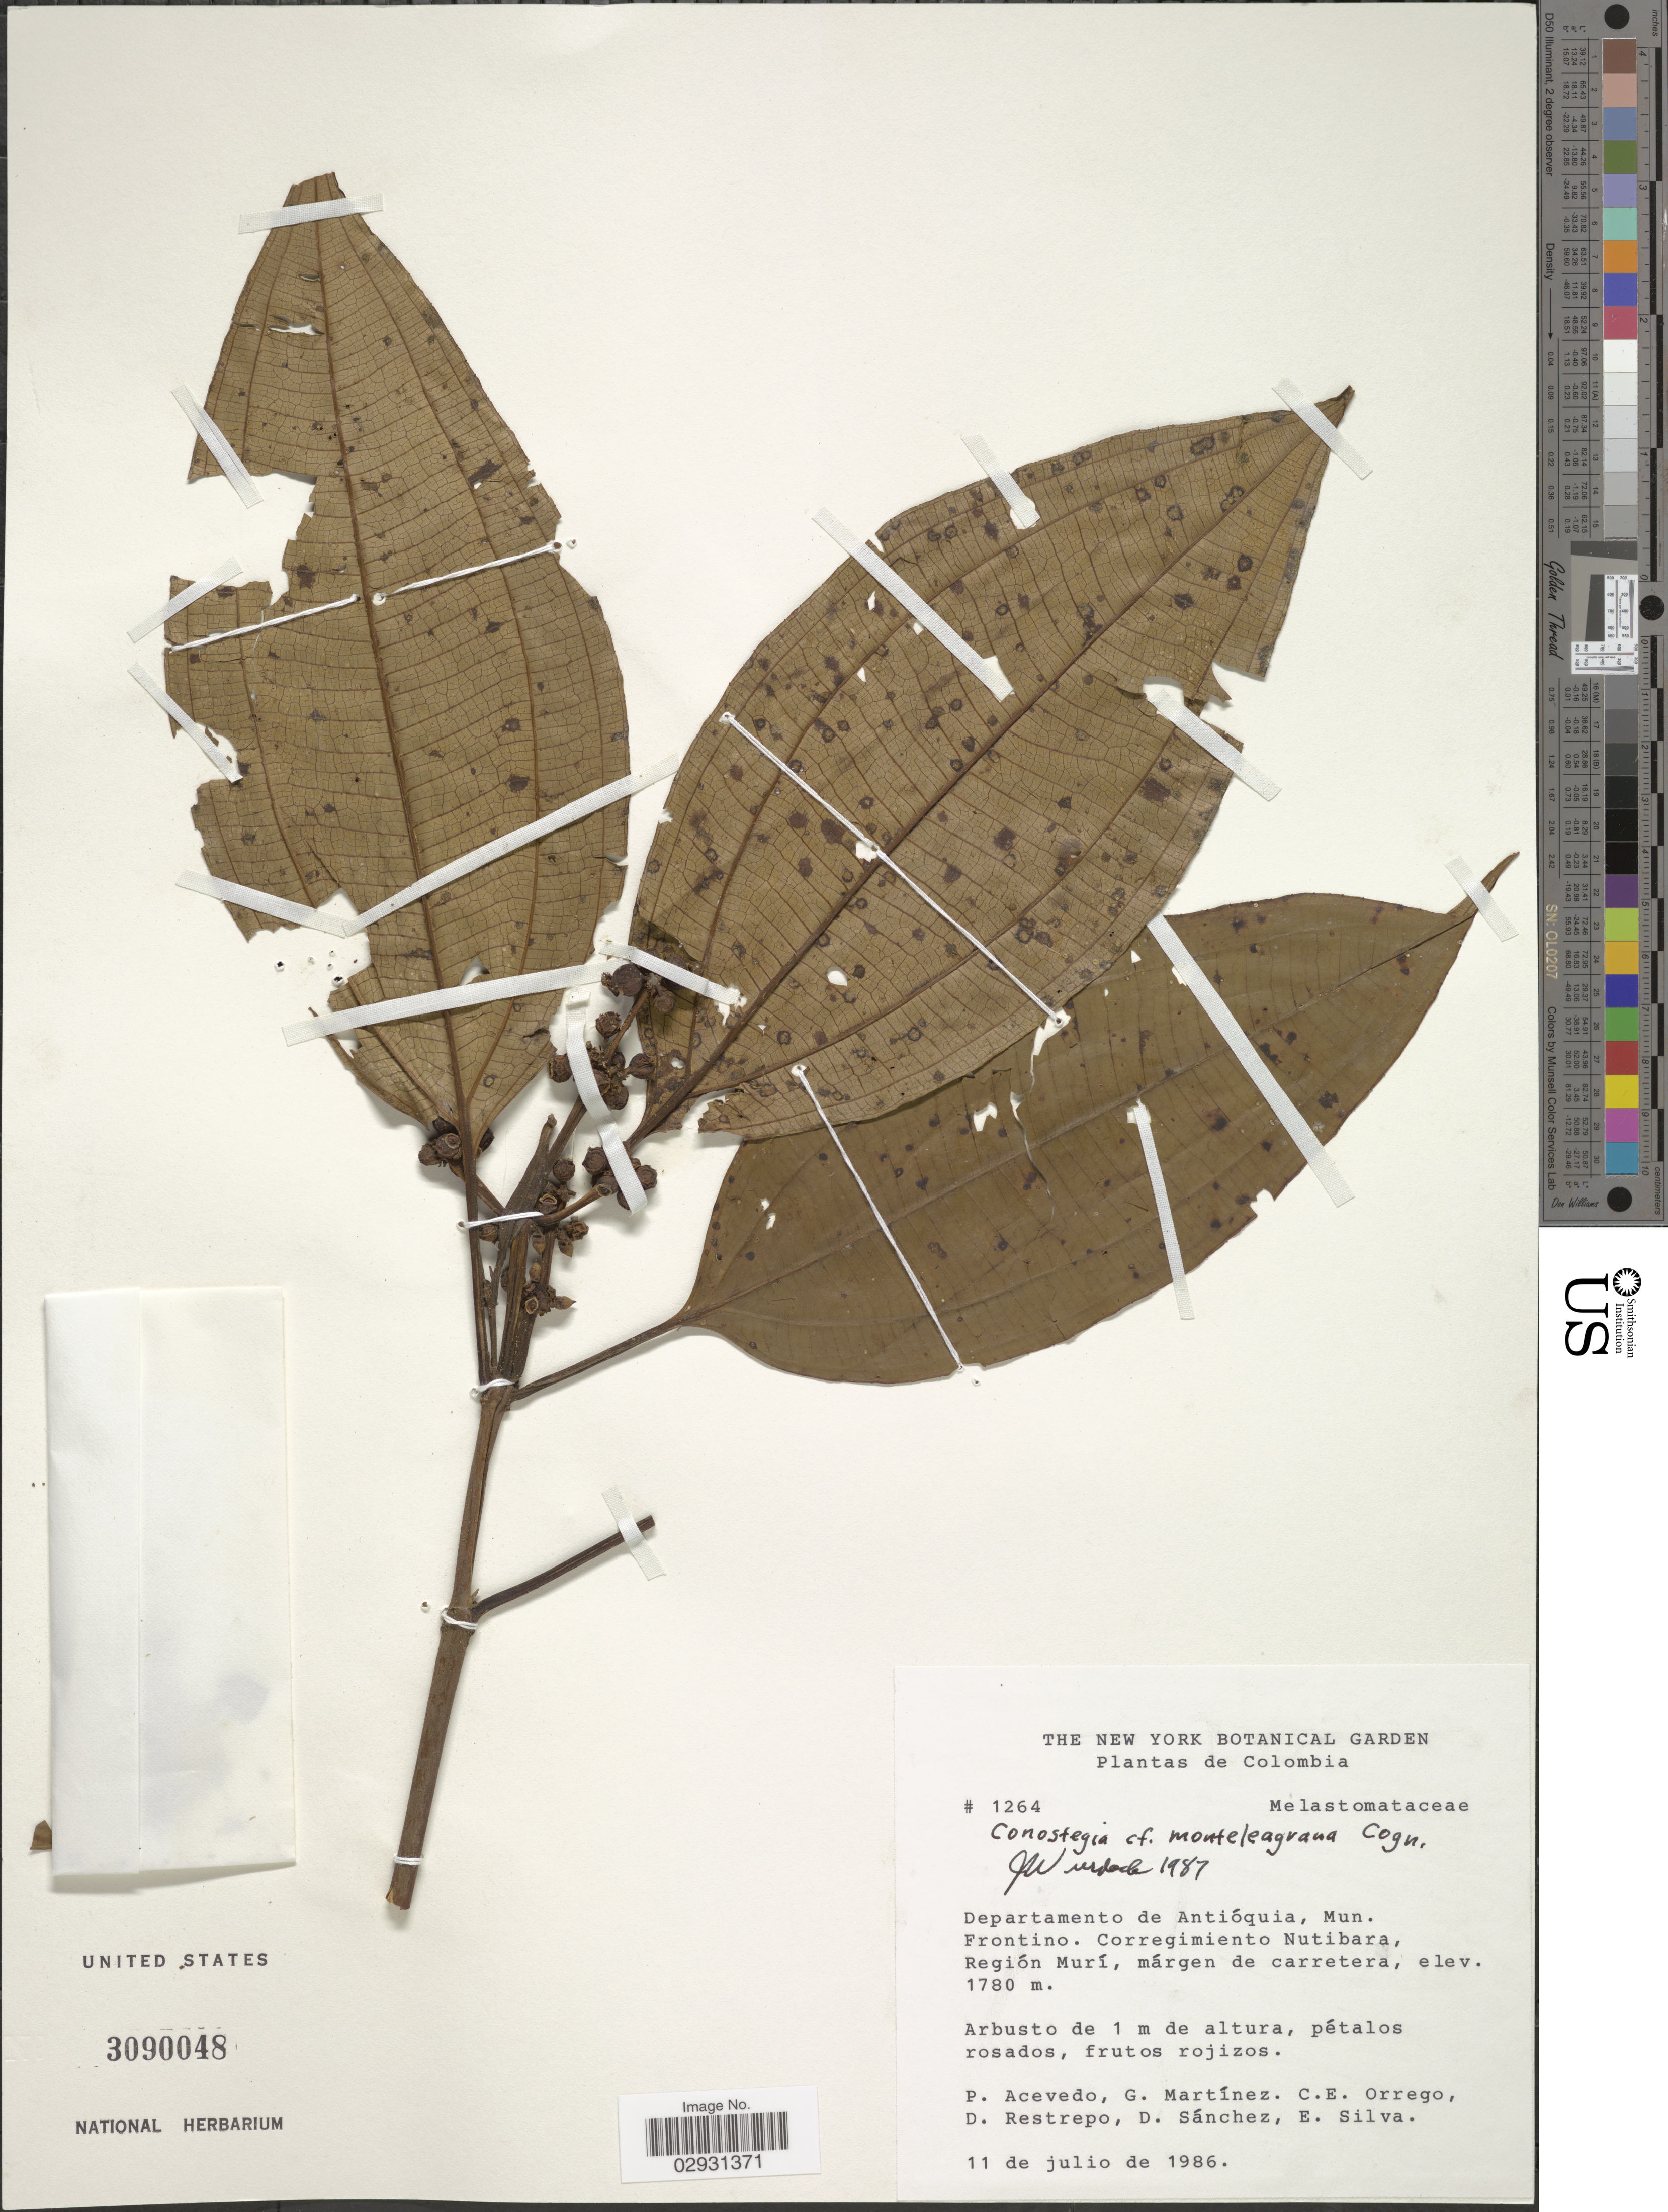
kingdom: Plantae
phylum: Tracheophyta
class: Magnoliopsida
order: Myrtales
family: Melastomataceae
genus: Conostegia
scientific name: Conostegia monteleagrana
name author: Cogn.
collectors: P. Acevedo-Rodr., G. Martínez, C. Orrego, D. Restrepo & et al.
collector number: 1264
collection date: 1986-07-11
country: Colombia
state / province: Antioquia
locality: Departamento de Antióquia, Mun. Frontino. Corregimiento Nutibara, Región Murí, márgen de carretera.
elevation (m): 1780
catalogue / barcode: US 3090048